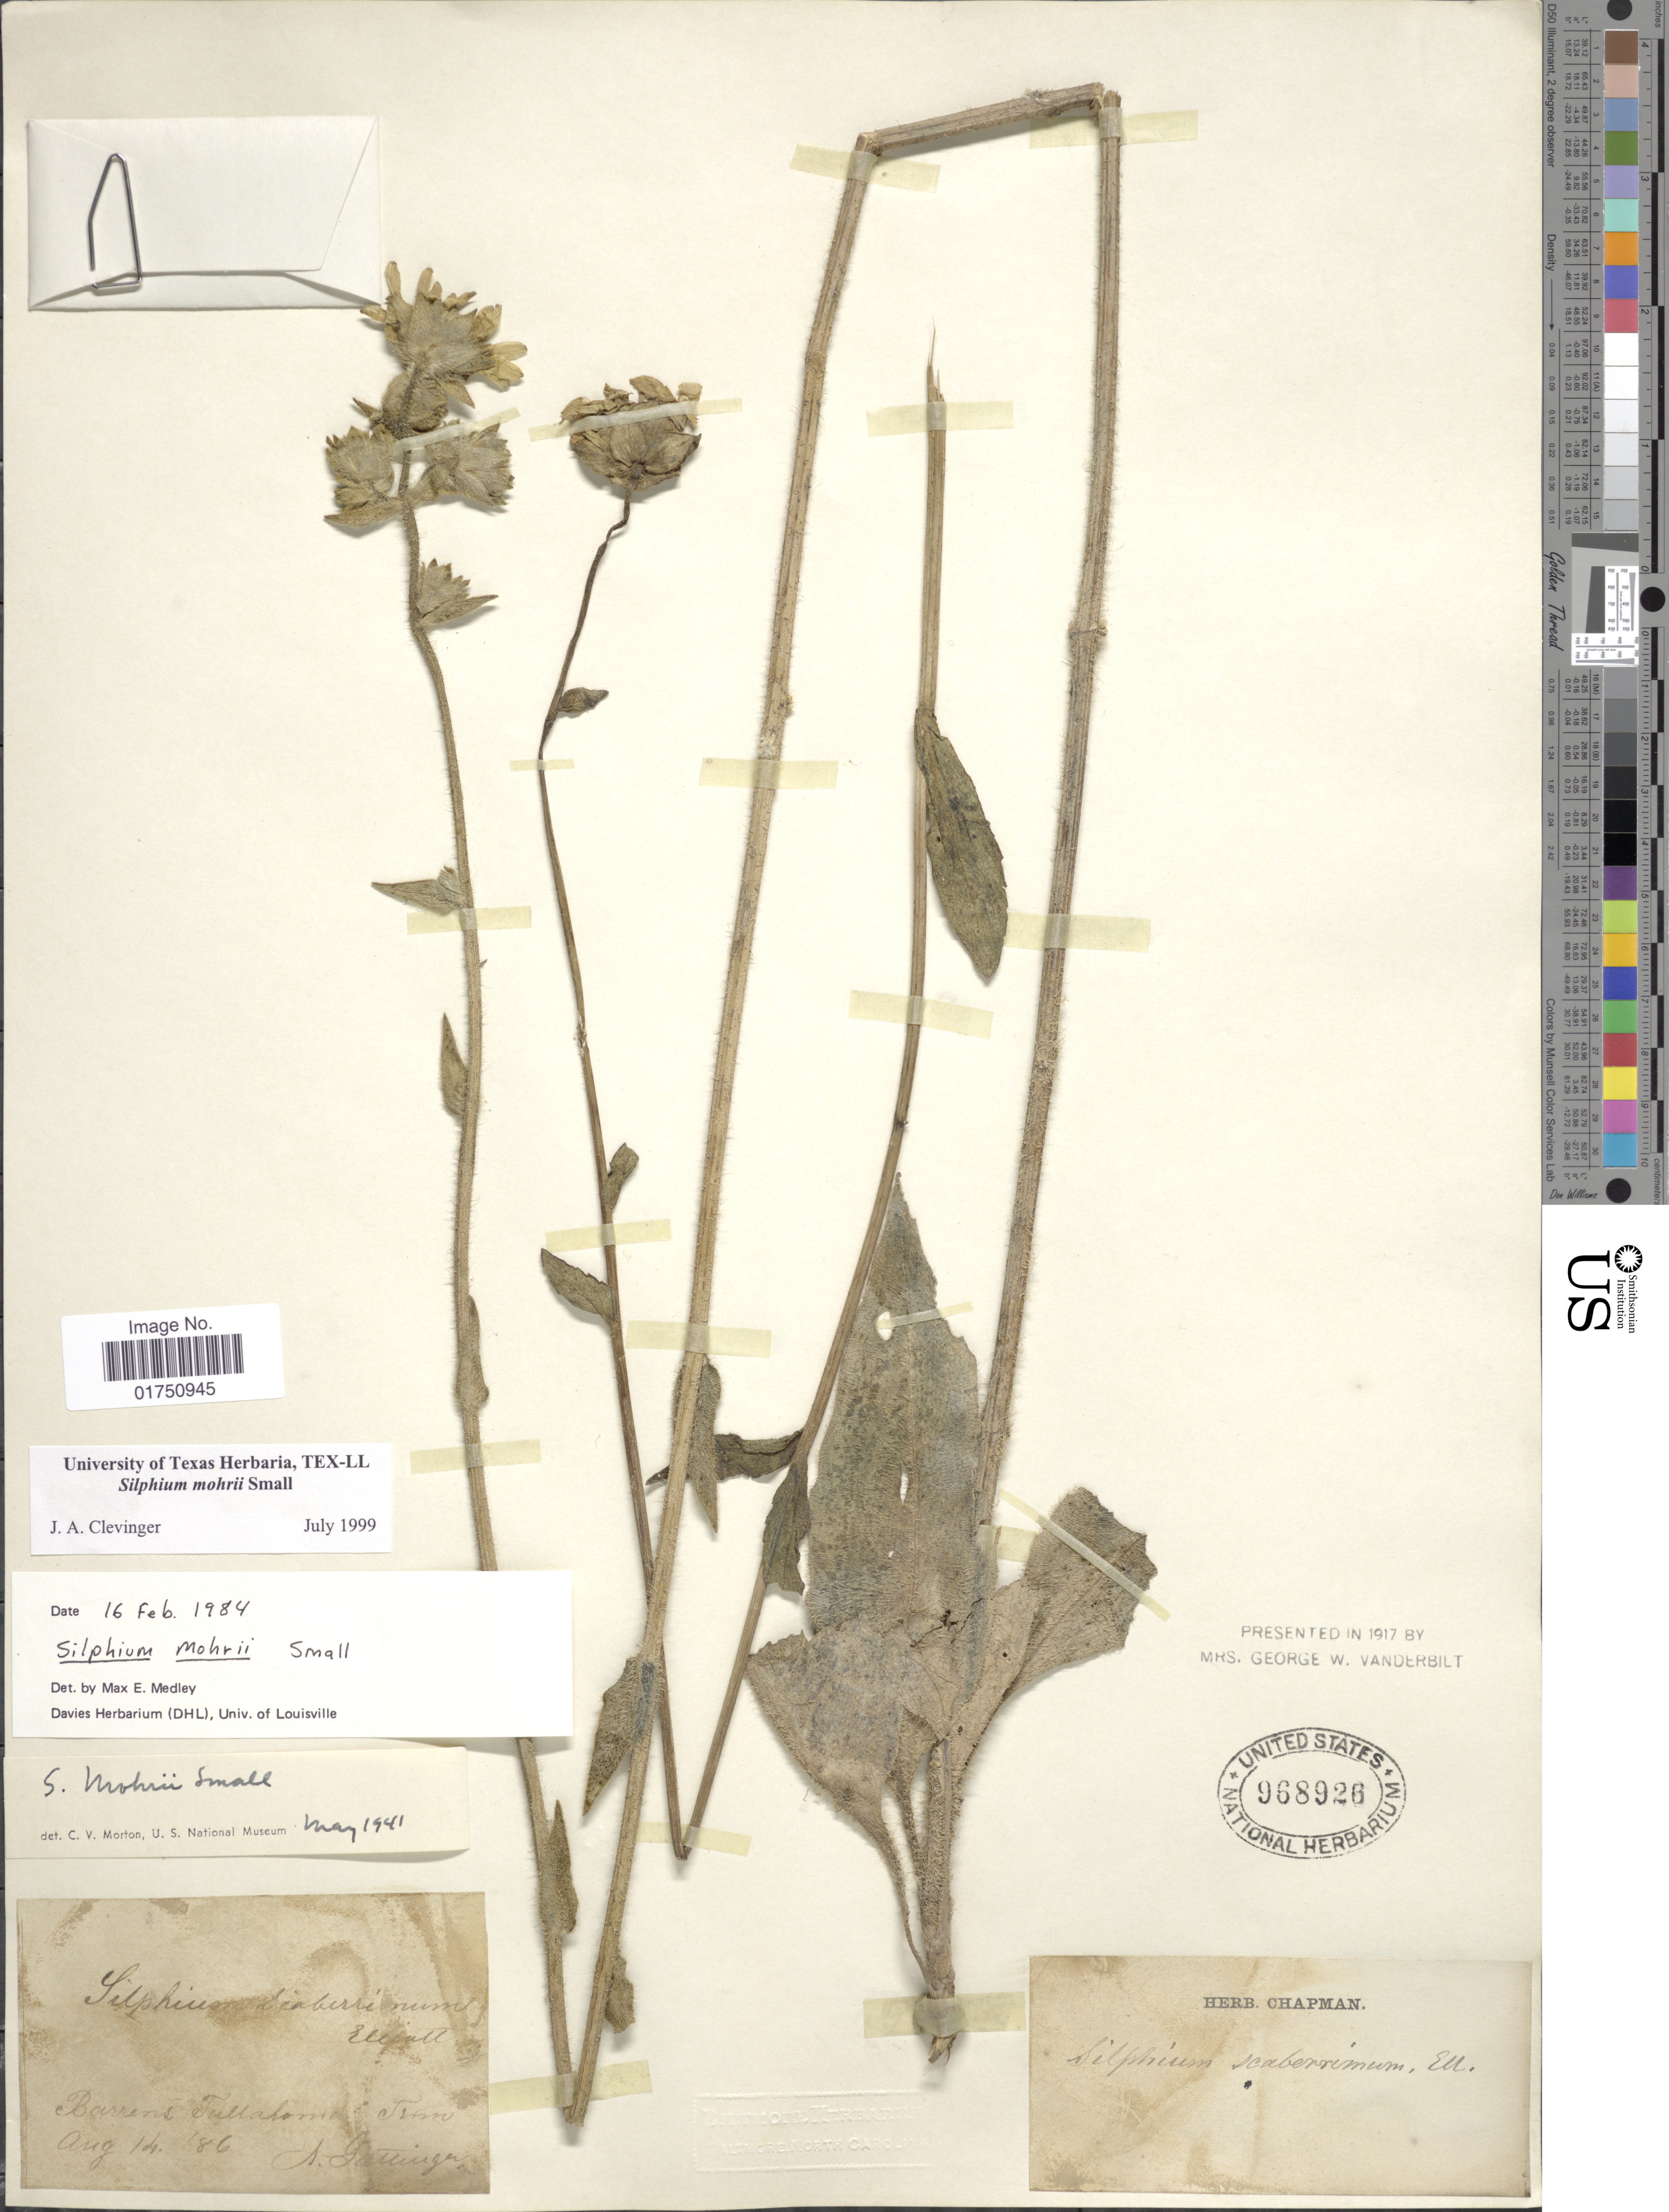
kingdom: Plantae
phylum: Tracheophyta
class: Magnoliopsida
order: Asterales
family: Asteraceae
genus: Silphium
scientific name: Silphium mohrii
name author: Small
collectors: A. Gattinger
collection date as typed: Transcribed d/m/y: 14/8/86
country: United States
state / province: Tennessee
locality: Barrens Tullahoma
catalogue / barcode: US 968926